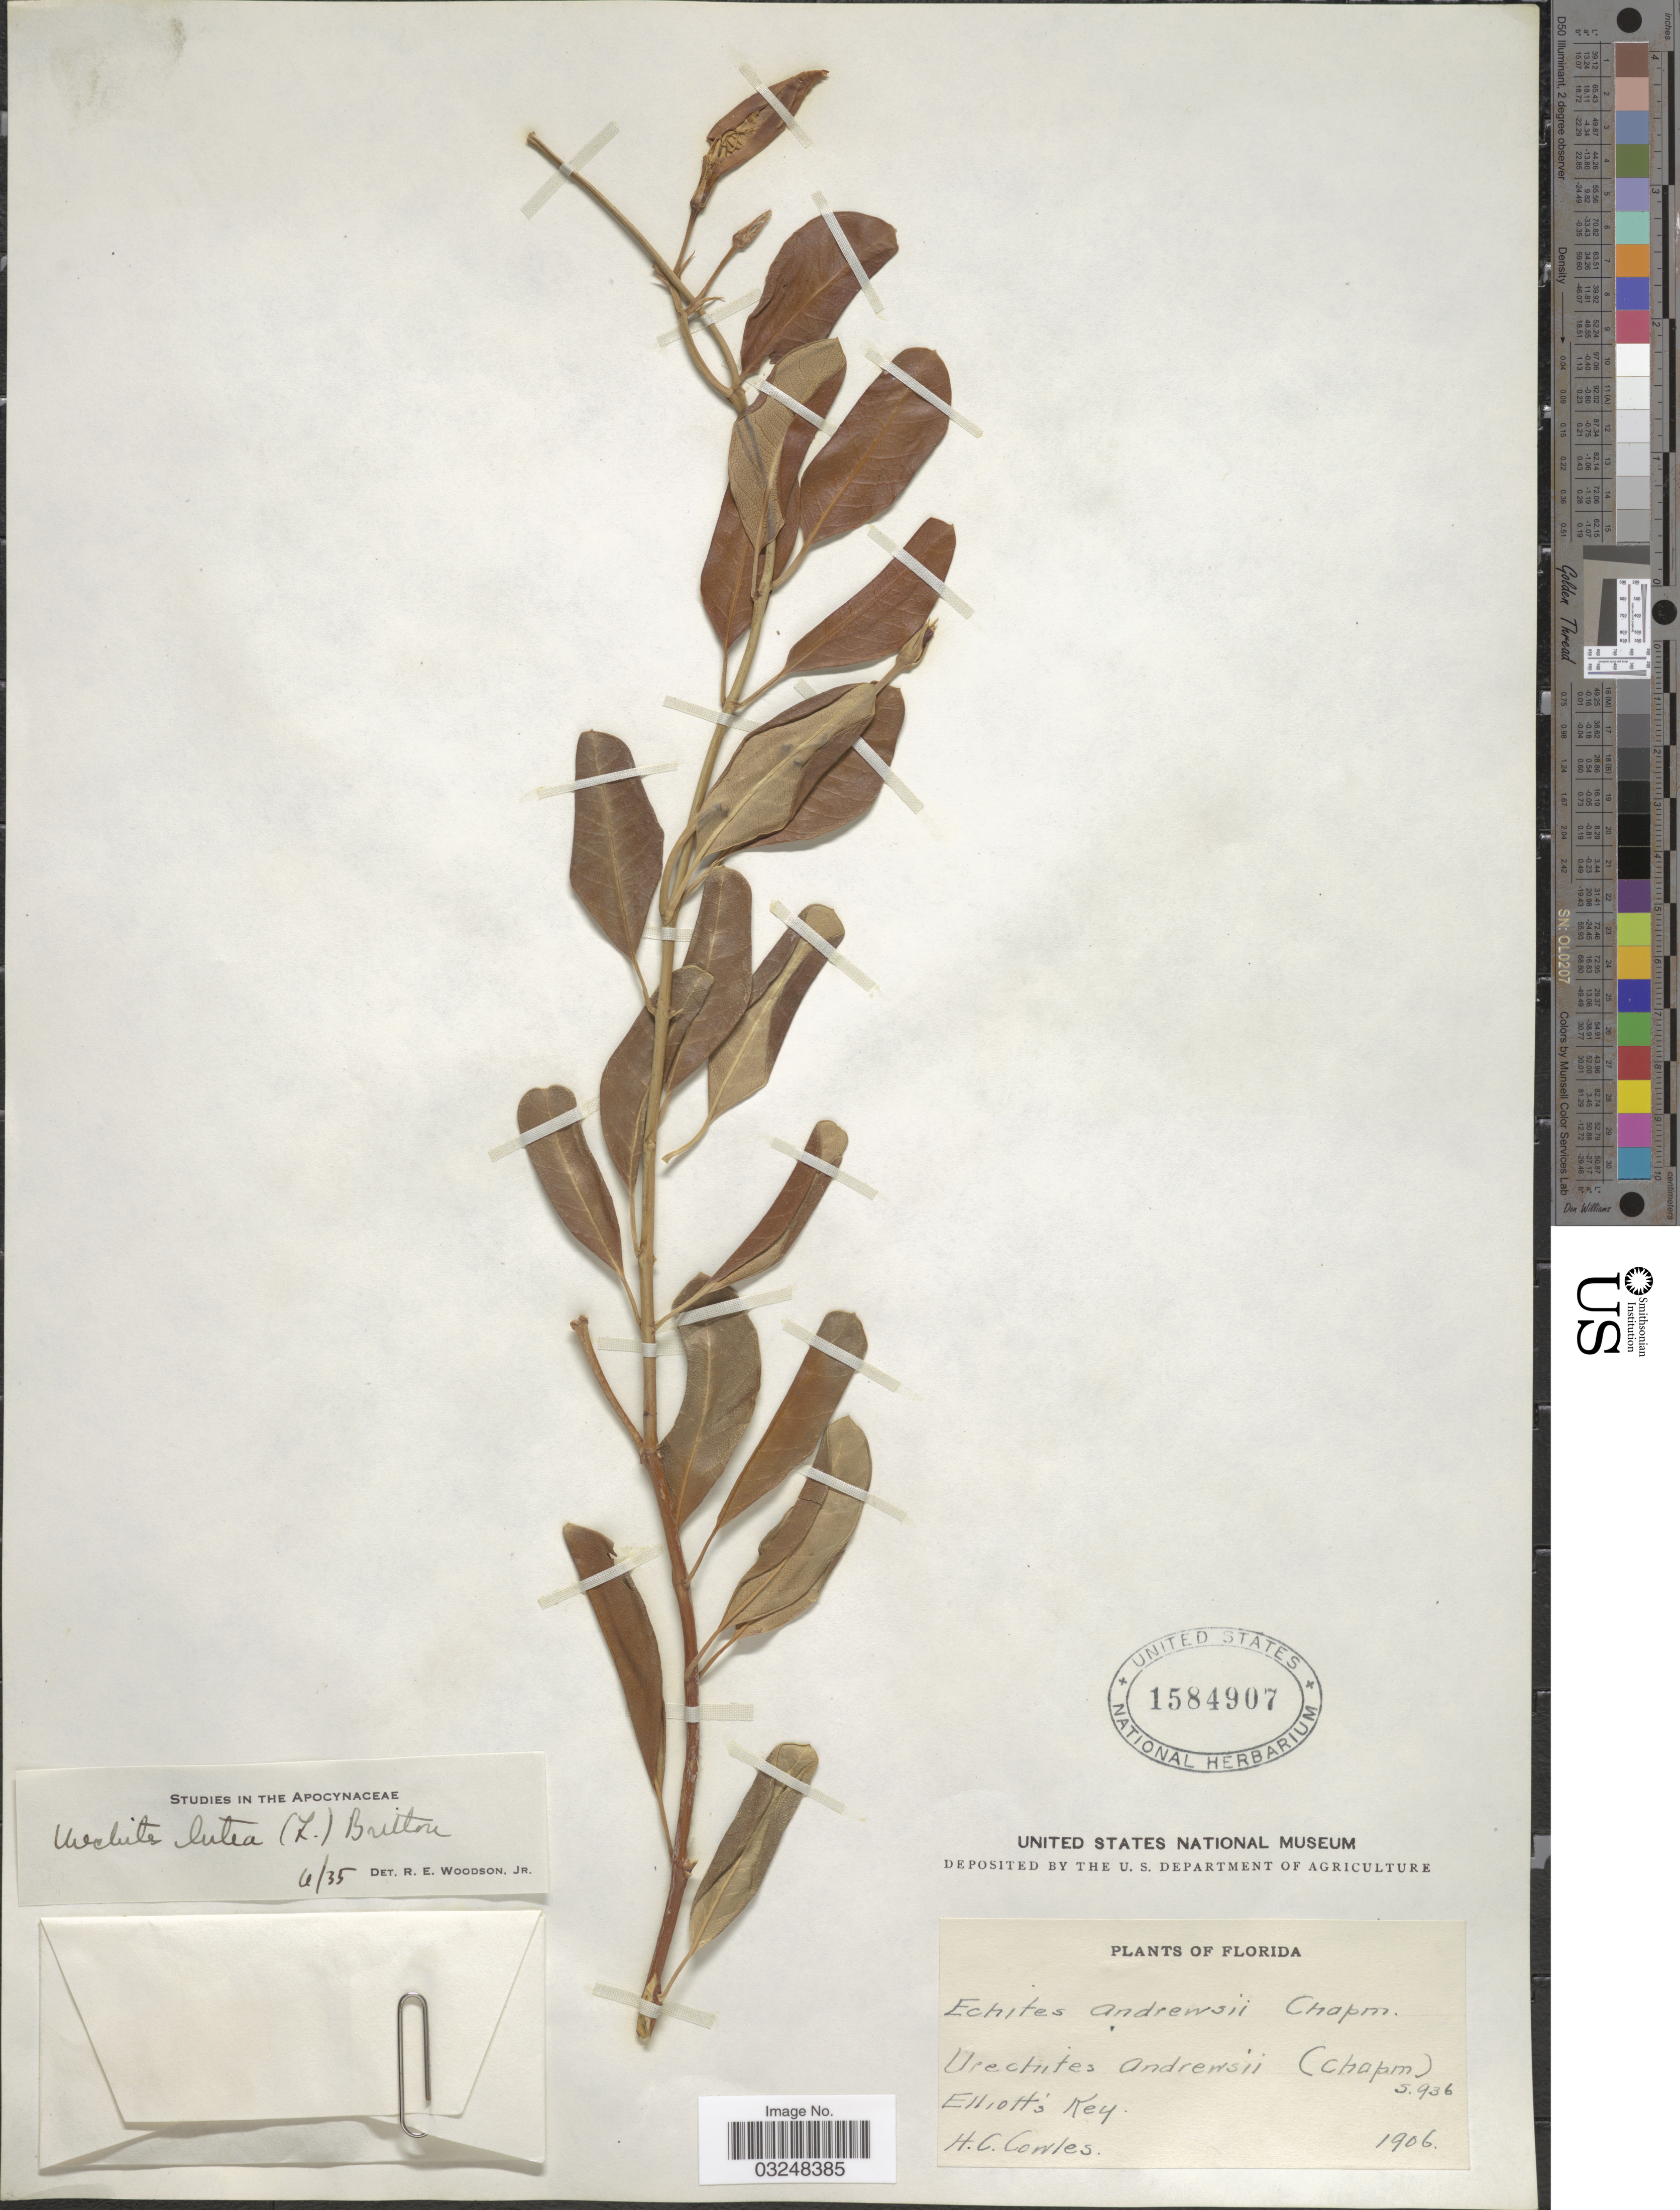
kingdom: Plantae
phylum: Tracheophyta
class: Magnoliopsida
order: Gentianales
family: Apocynaceae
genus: Urechites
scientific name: Urechites lutea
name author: (L.) Britton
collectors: H. Cowles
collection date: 1906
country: United States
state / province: Florida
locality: Elliott's Key.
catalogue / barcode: US 1584907